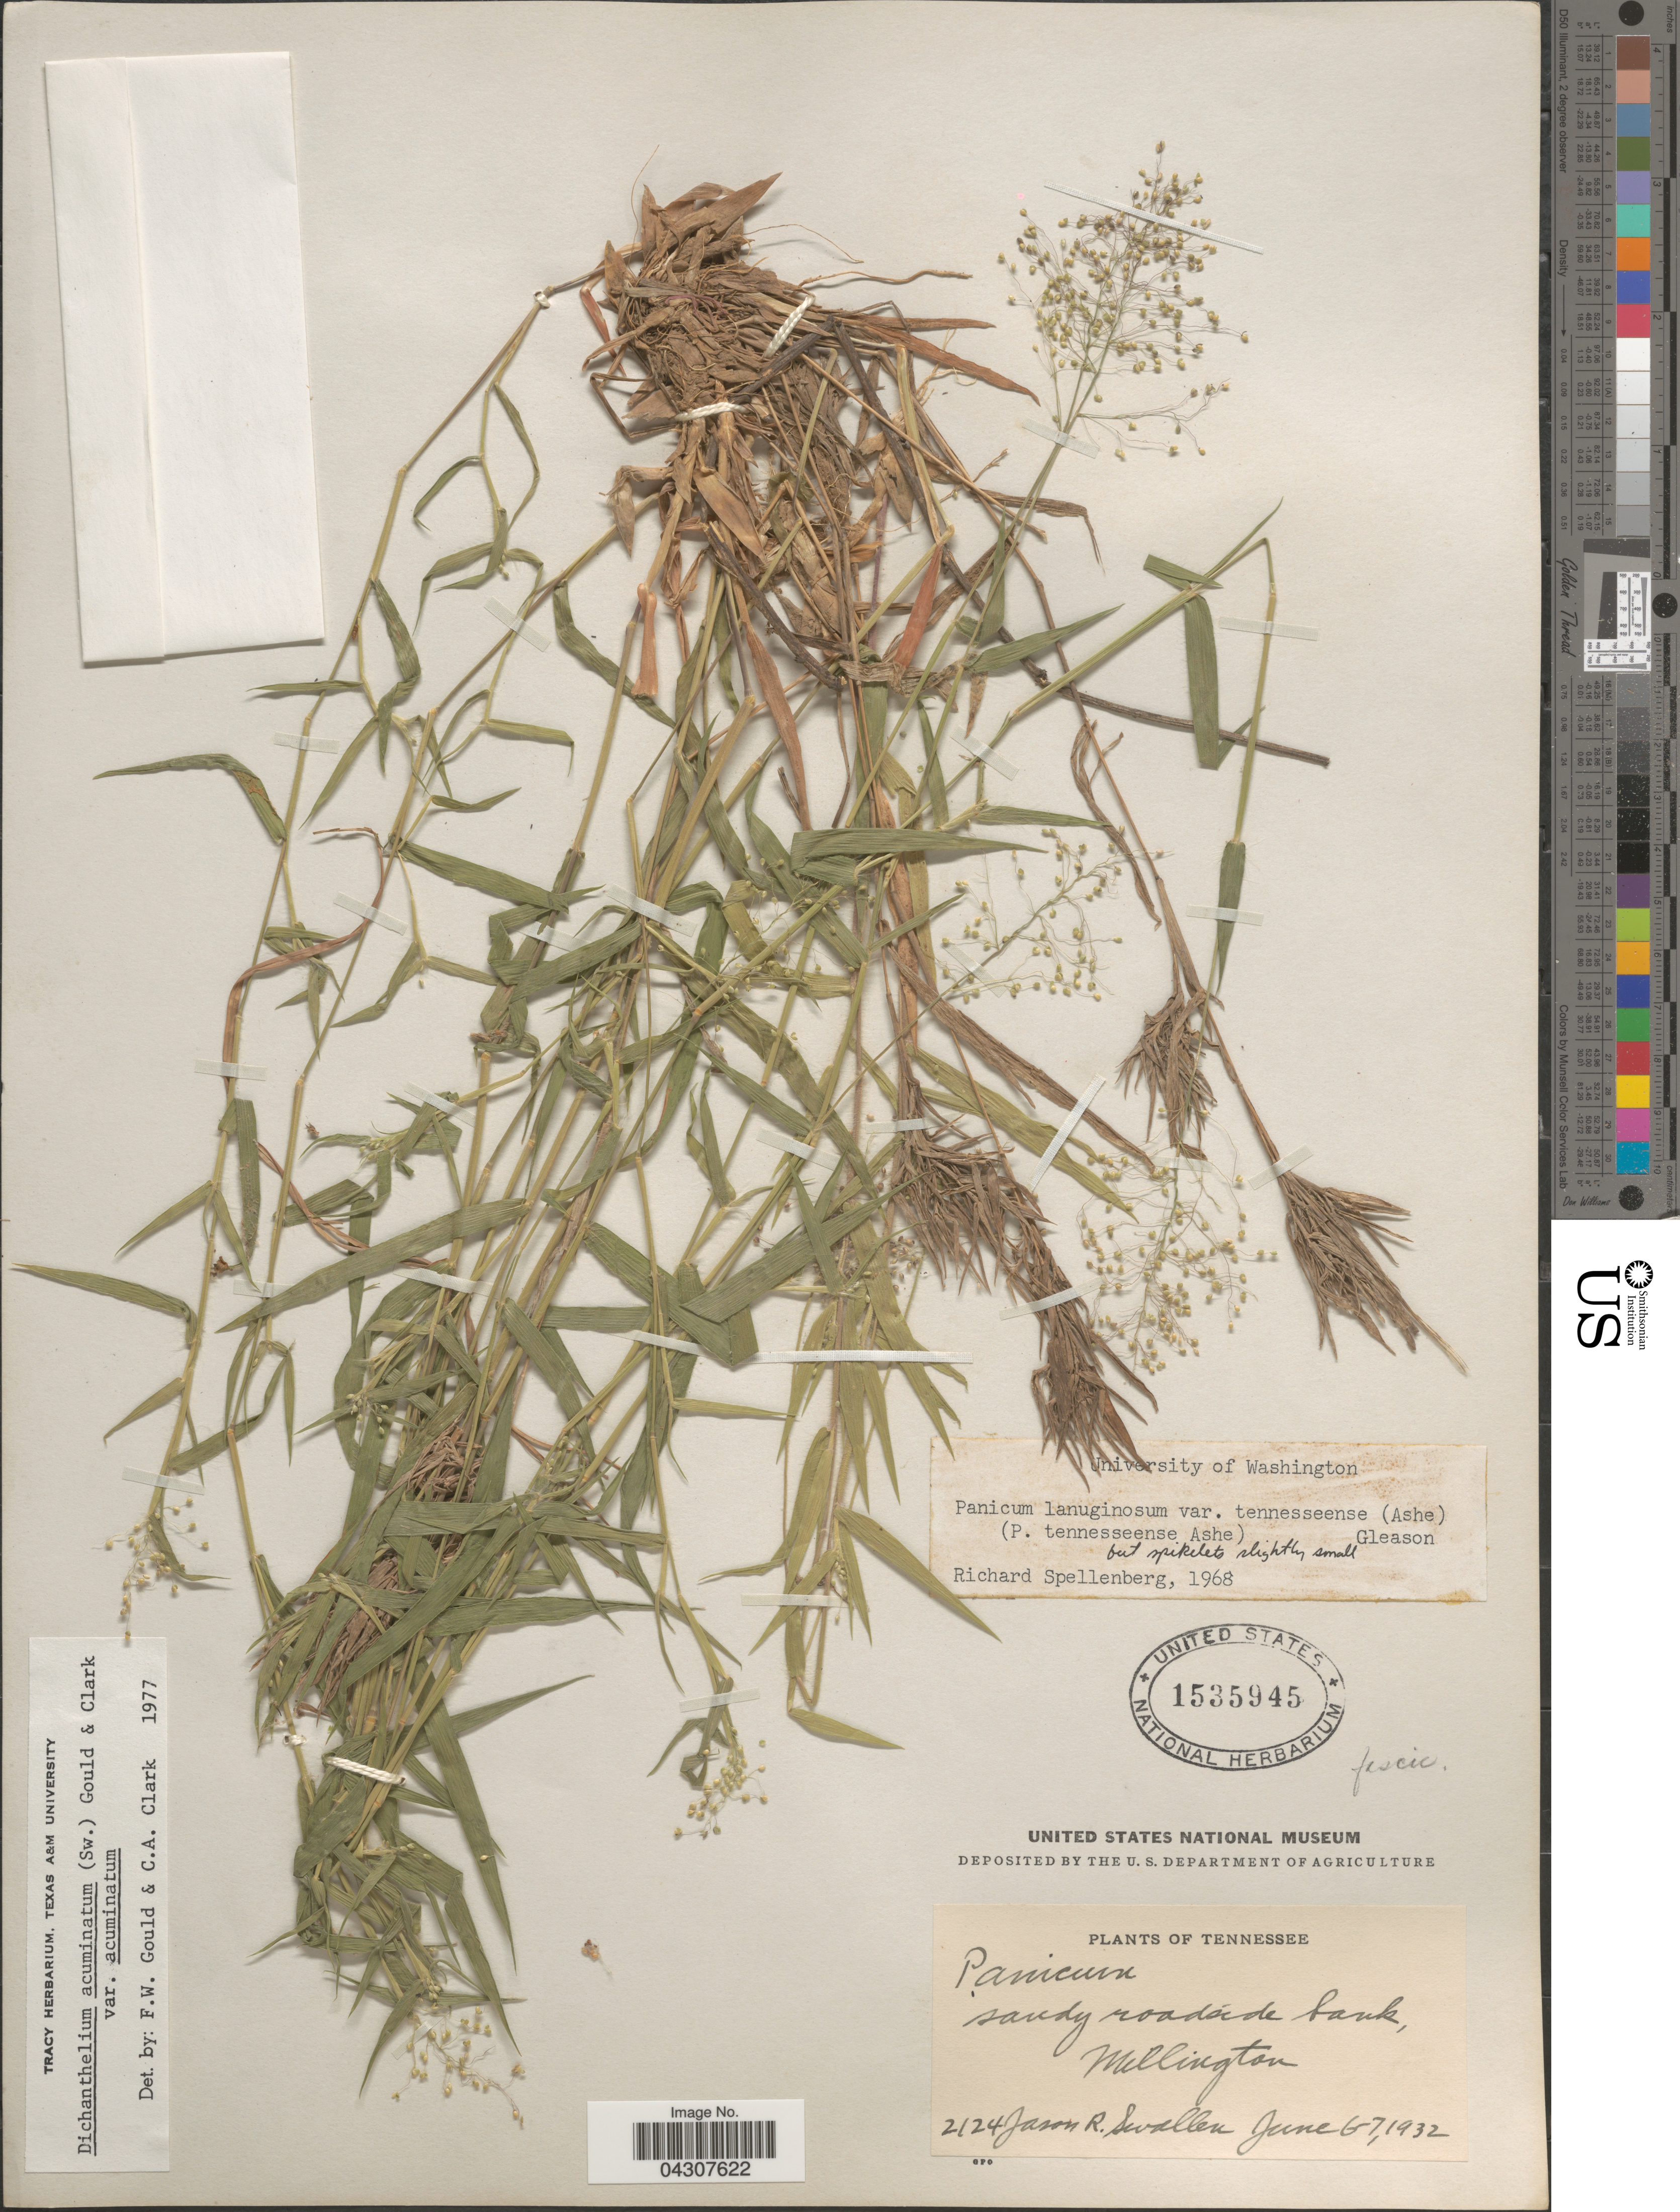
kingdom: Plantae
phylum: Tracheophyta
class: Liliopsida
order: Poales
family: Poaceae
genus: Dichanthelium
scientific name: Dichanthelium acuminatum var. acuminatum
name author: (Sw.) Gould & C.A. Clark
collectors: J. R. Swallen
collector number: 2124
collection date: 1932-06-06/1932-06-07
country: United States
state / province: Tennessee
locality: Sandy roadside bank, Millington.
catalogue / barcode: US 1535945